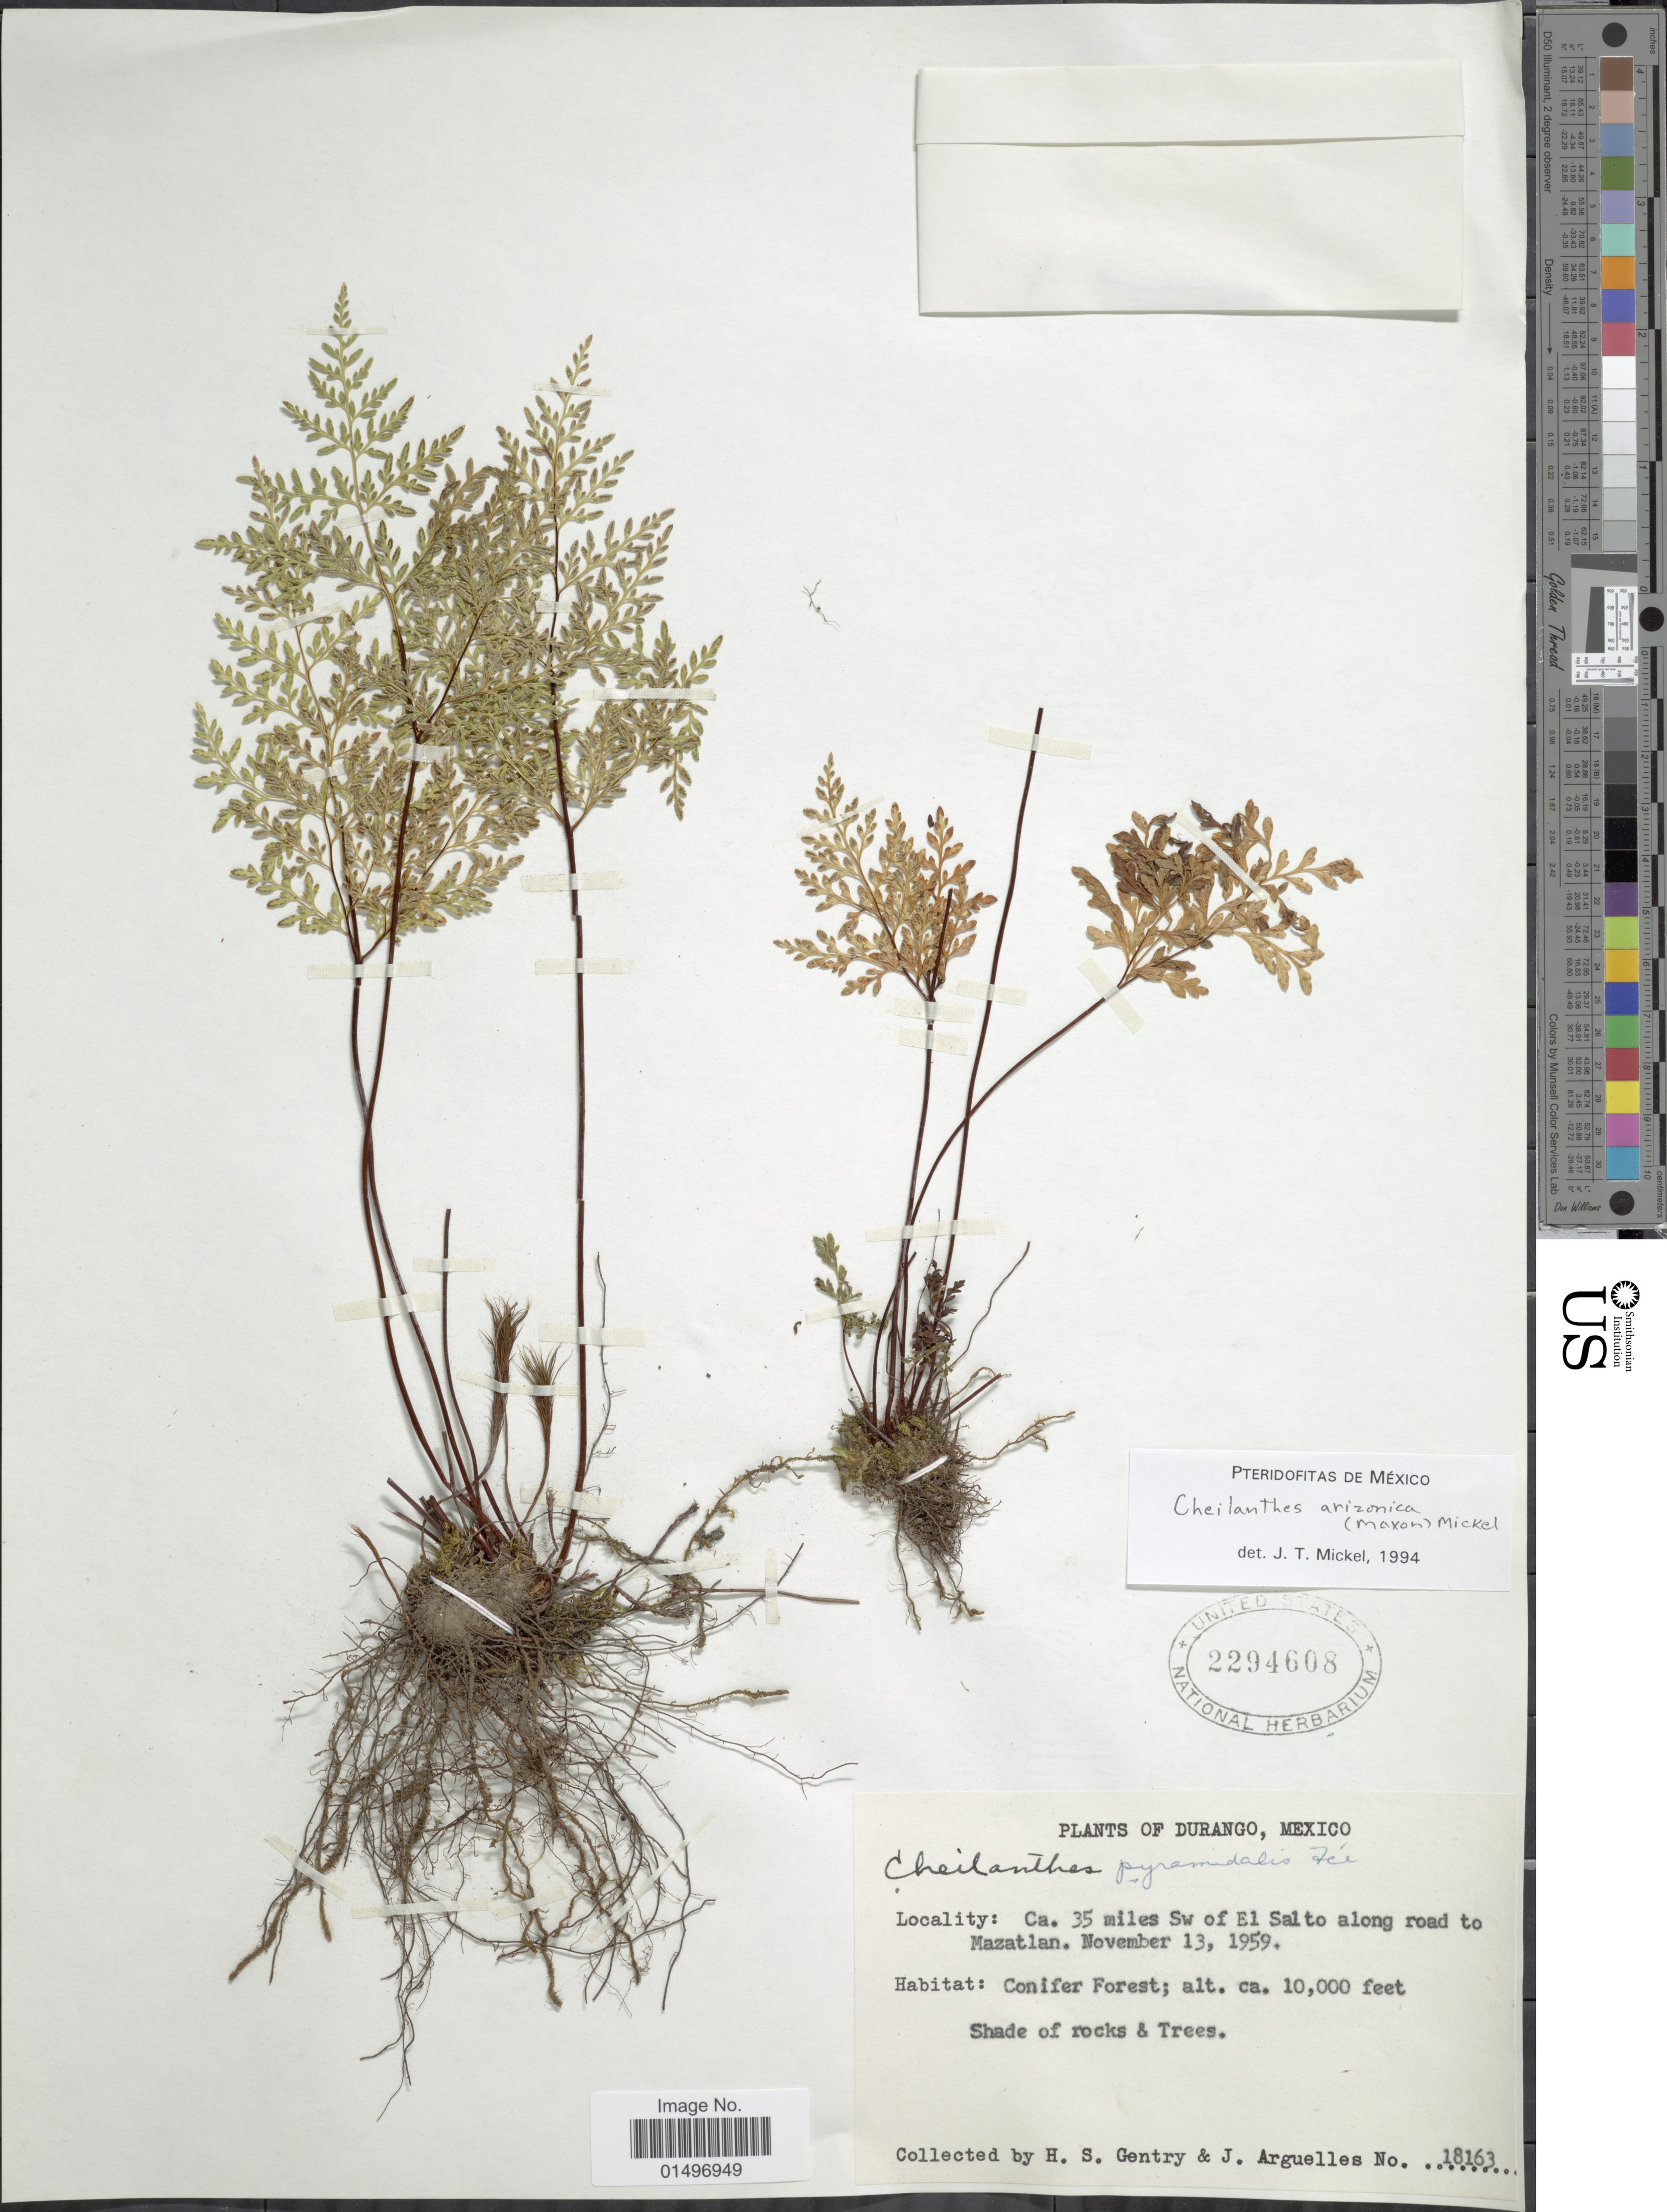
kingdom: Plantae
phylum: Tracheophyta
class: Polypodiopsida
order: Polypodiales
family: Pteridaceae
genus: Gaga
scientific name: Gaga arizonica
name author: (Maxon) Fay W. Li & Windham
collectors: H. S. Gentry & J. Arguelles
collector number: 18163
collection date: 1959-11-13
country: Mexico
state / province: Durango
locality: Durango, Mexico, ca. 35 miles Sw of El Sal along road to Mazatlan.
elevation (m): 3048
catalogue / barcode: US 2294608